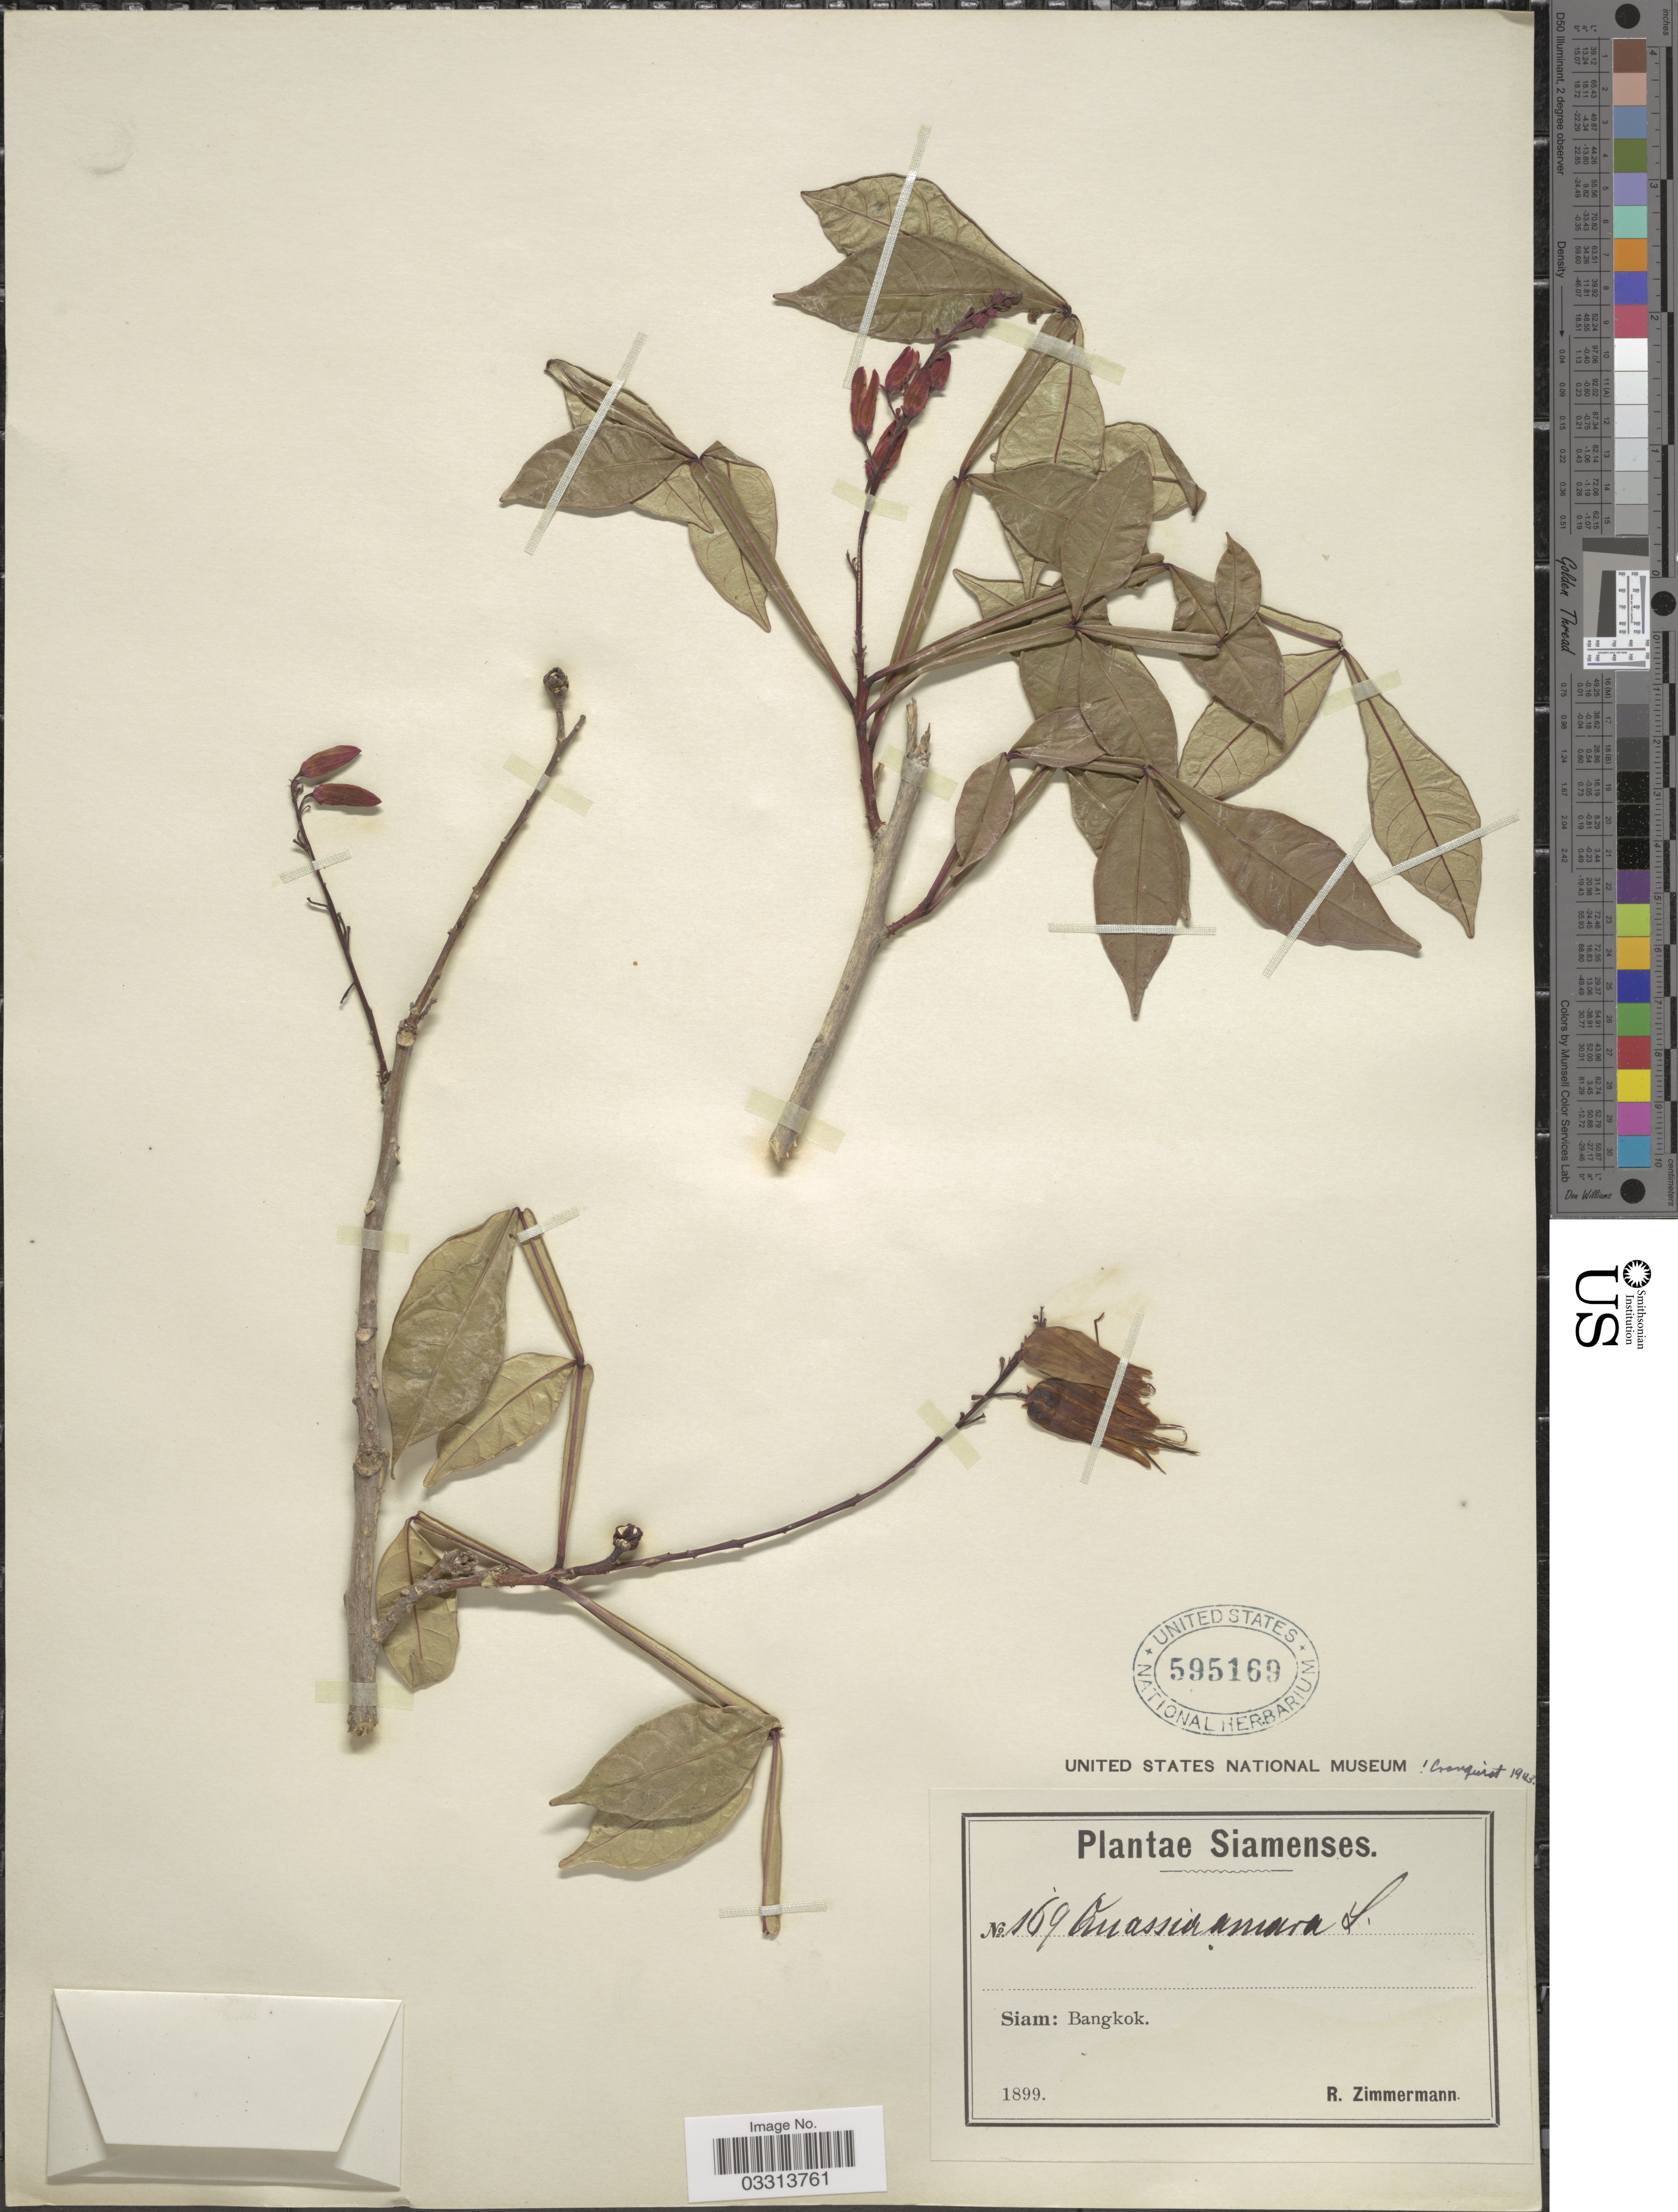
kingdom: Plantae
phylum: Tracheophyta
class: Magnoliopsida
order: Sapindales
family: Simaroubaceae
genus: Quassia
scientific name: Quassia amara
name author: L.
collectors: R. Zimmermann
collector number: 169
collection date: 1899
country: Thailand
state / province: Bangkok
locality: Siam.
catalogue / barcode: US 595169